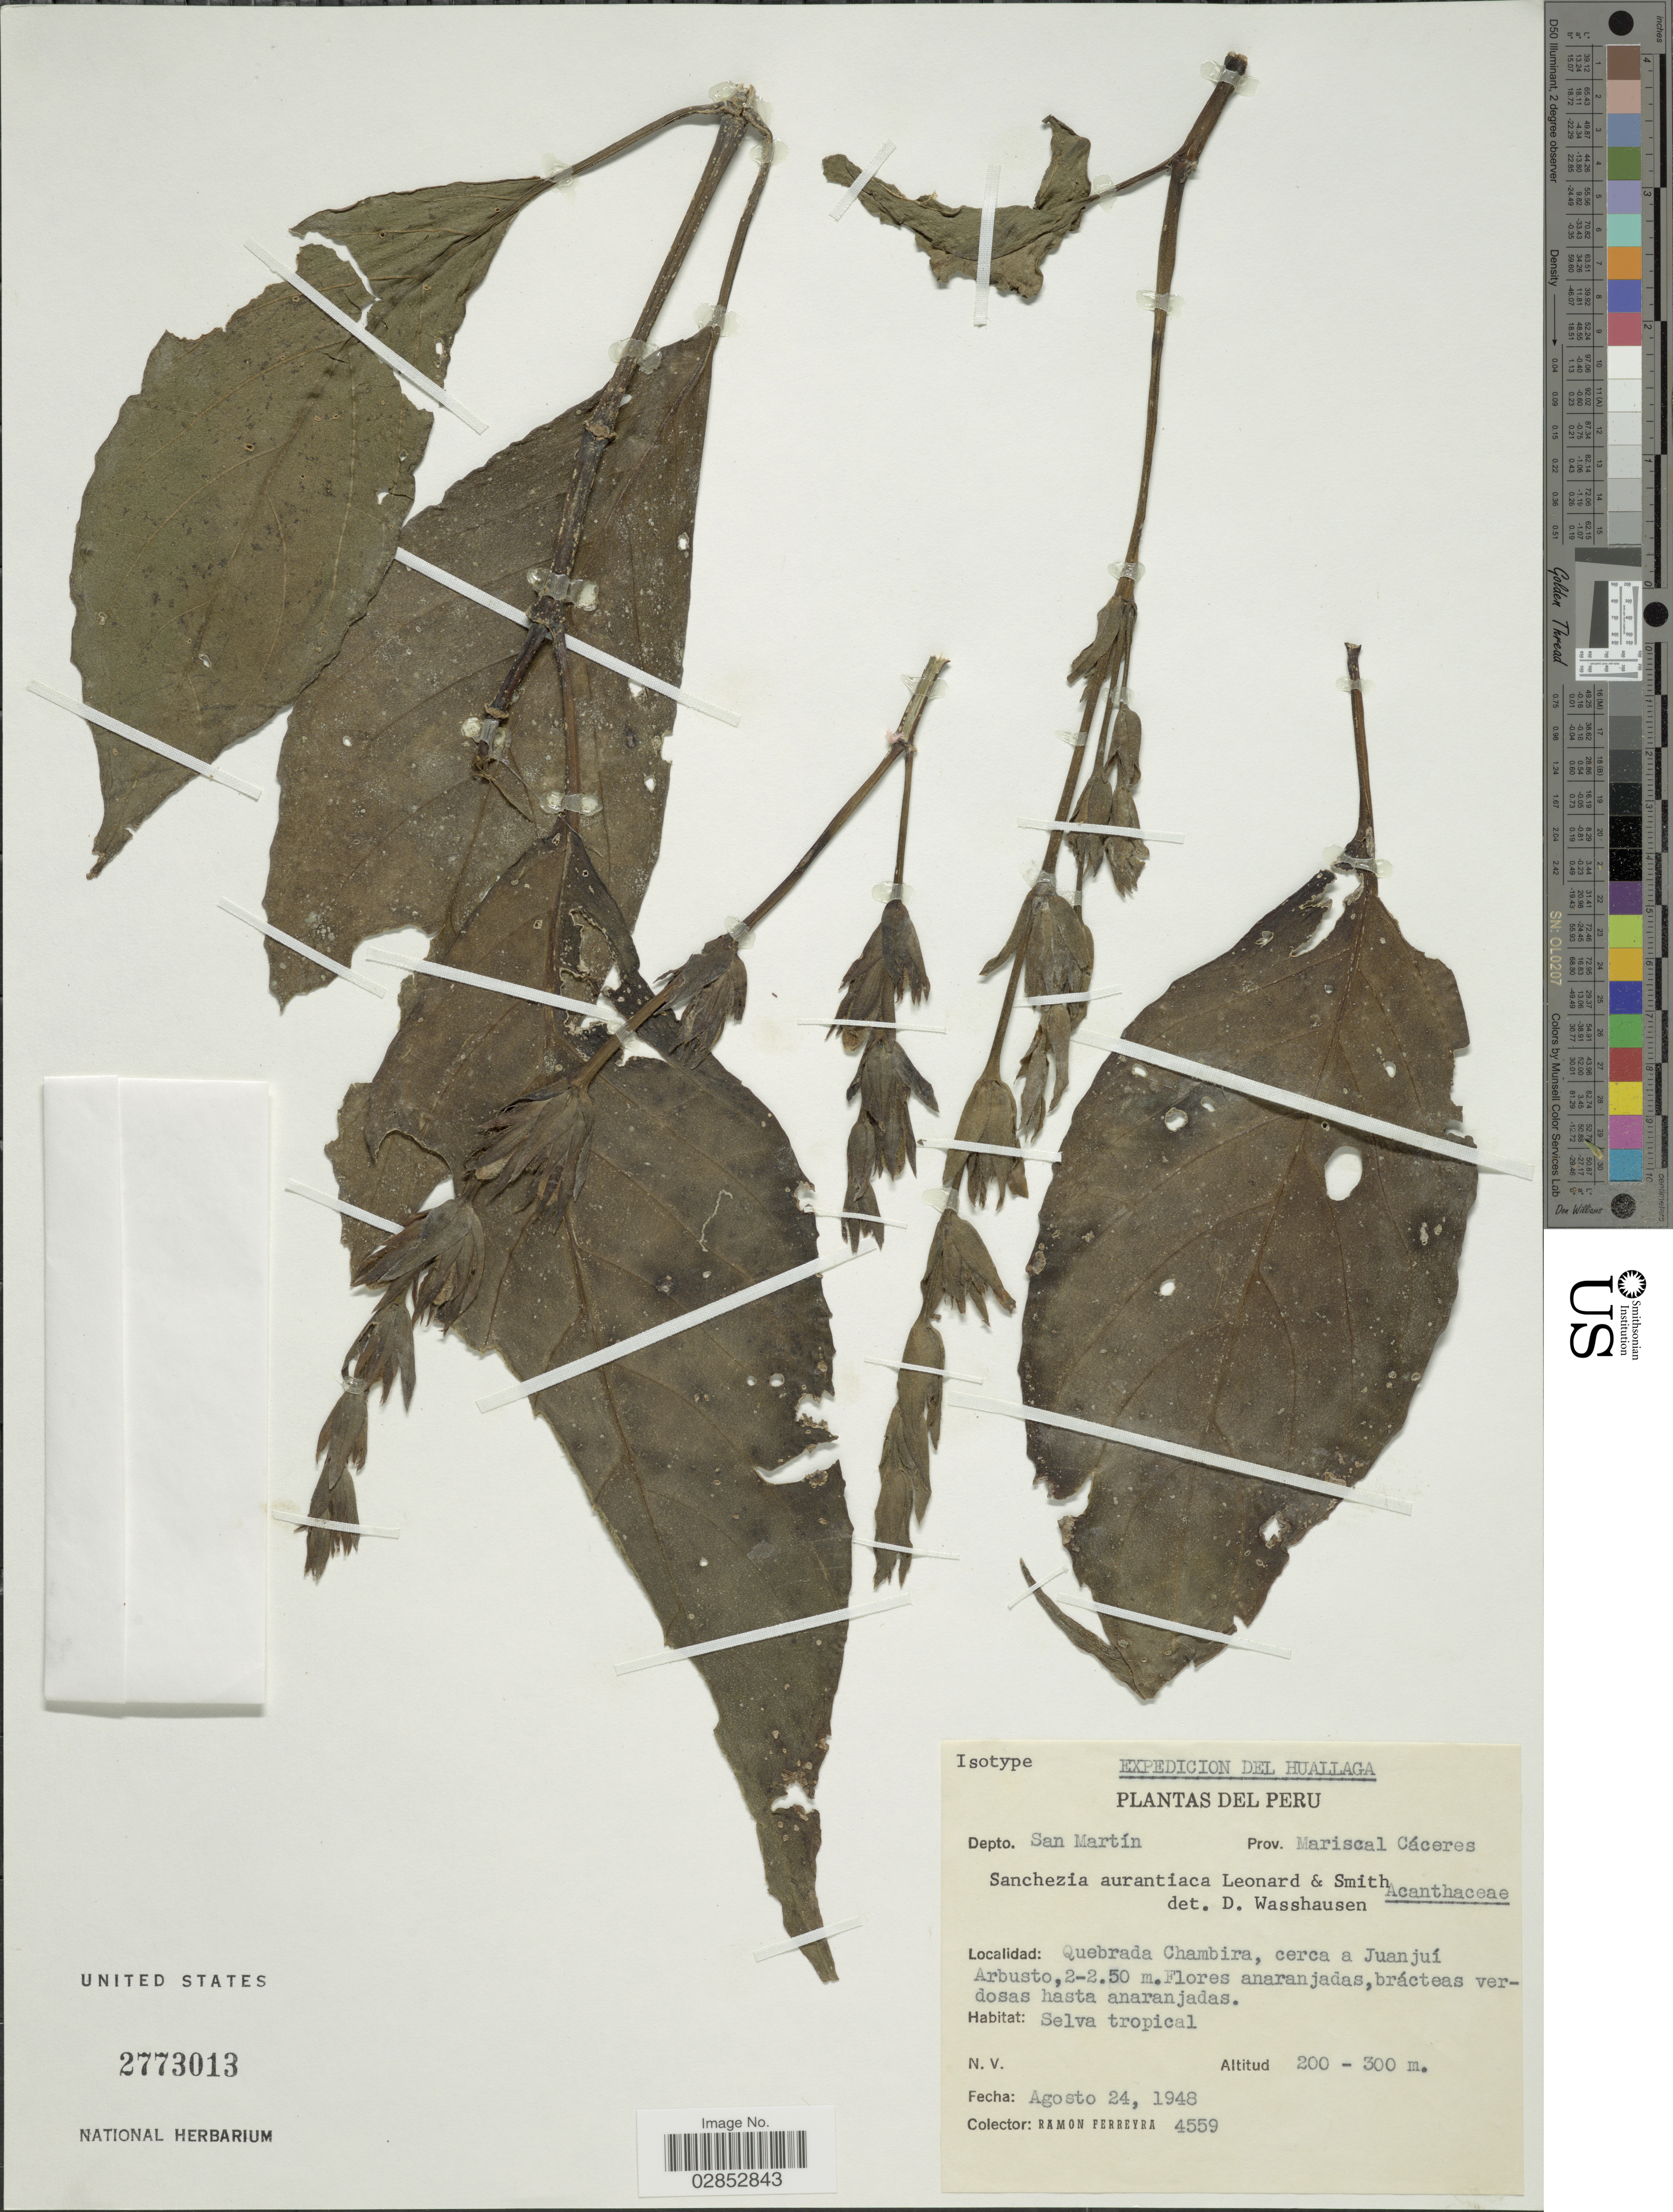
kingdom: Plantae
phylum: Tracheophyta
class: Magnoliopsida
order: Lamiales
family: Acanthaceae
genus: Sanchezia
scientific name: Sanchezia aurantiaca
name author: Leonard & L.B. Sm.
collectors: R. A. Ferreyra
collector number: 4559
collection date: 1948-08-24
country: Peru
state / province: San Martín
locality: Huallaga, Depto. San Martín. Prov. Mariscal Cáceres. Quebrada Chambira, cerca a Juanjuí.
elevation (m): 200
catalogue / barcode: US 2773013